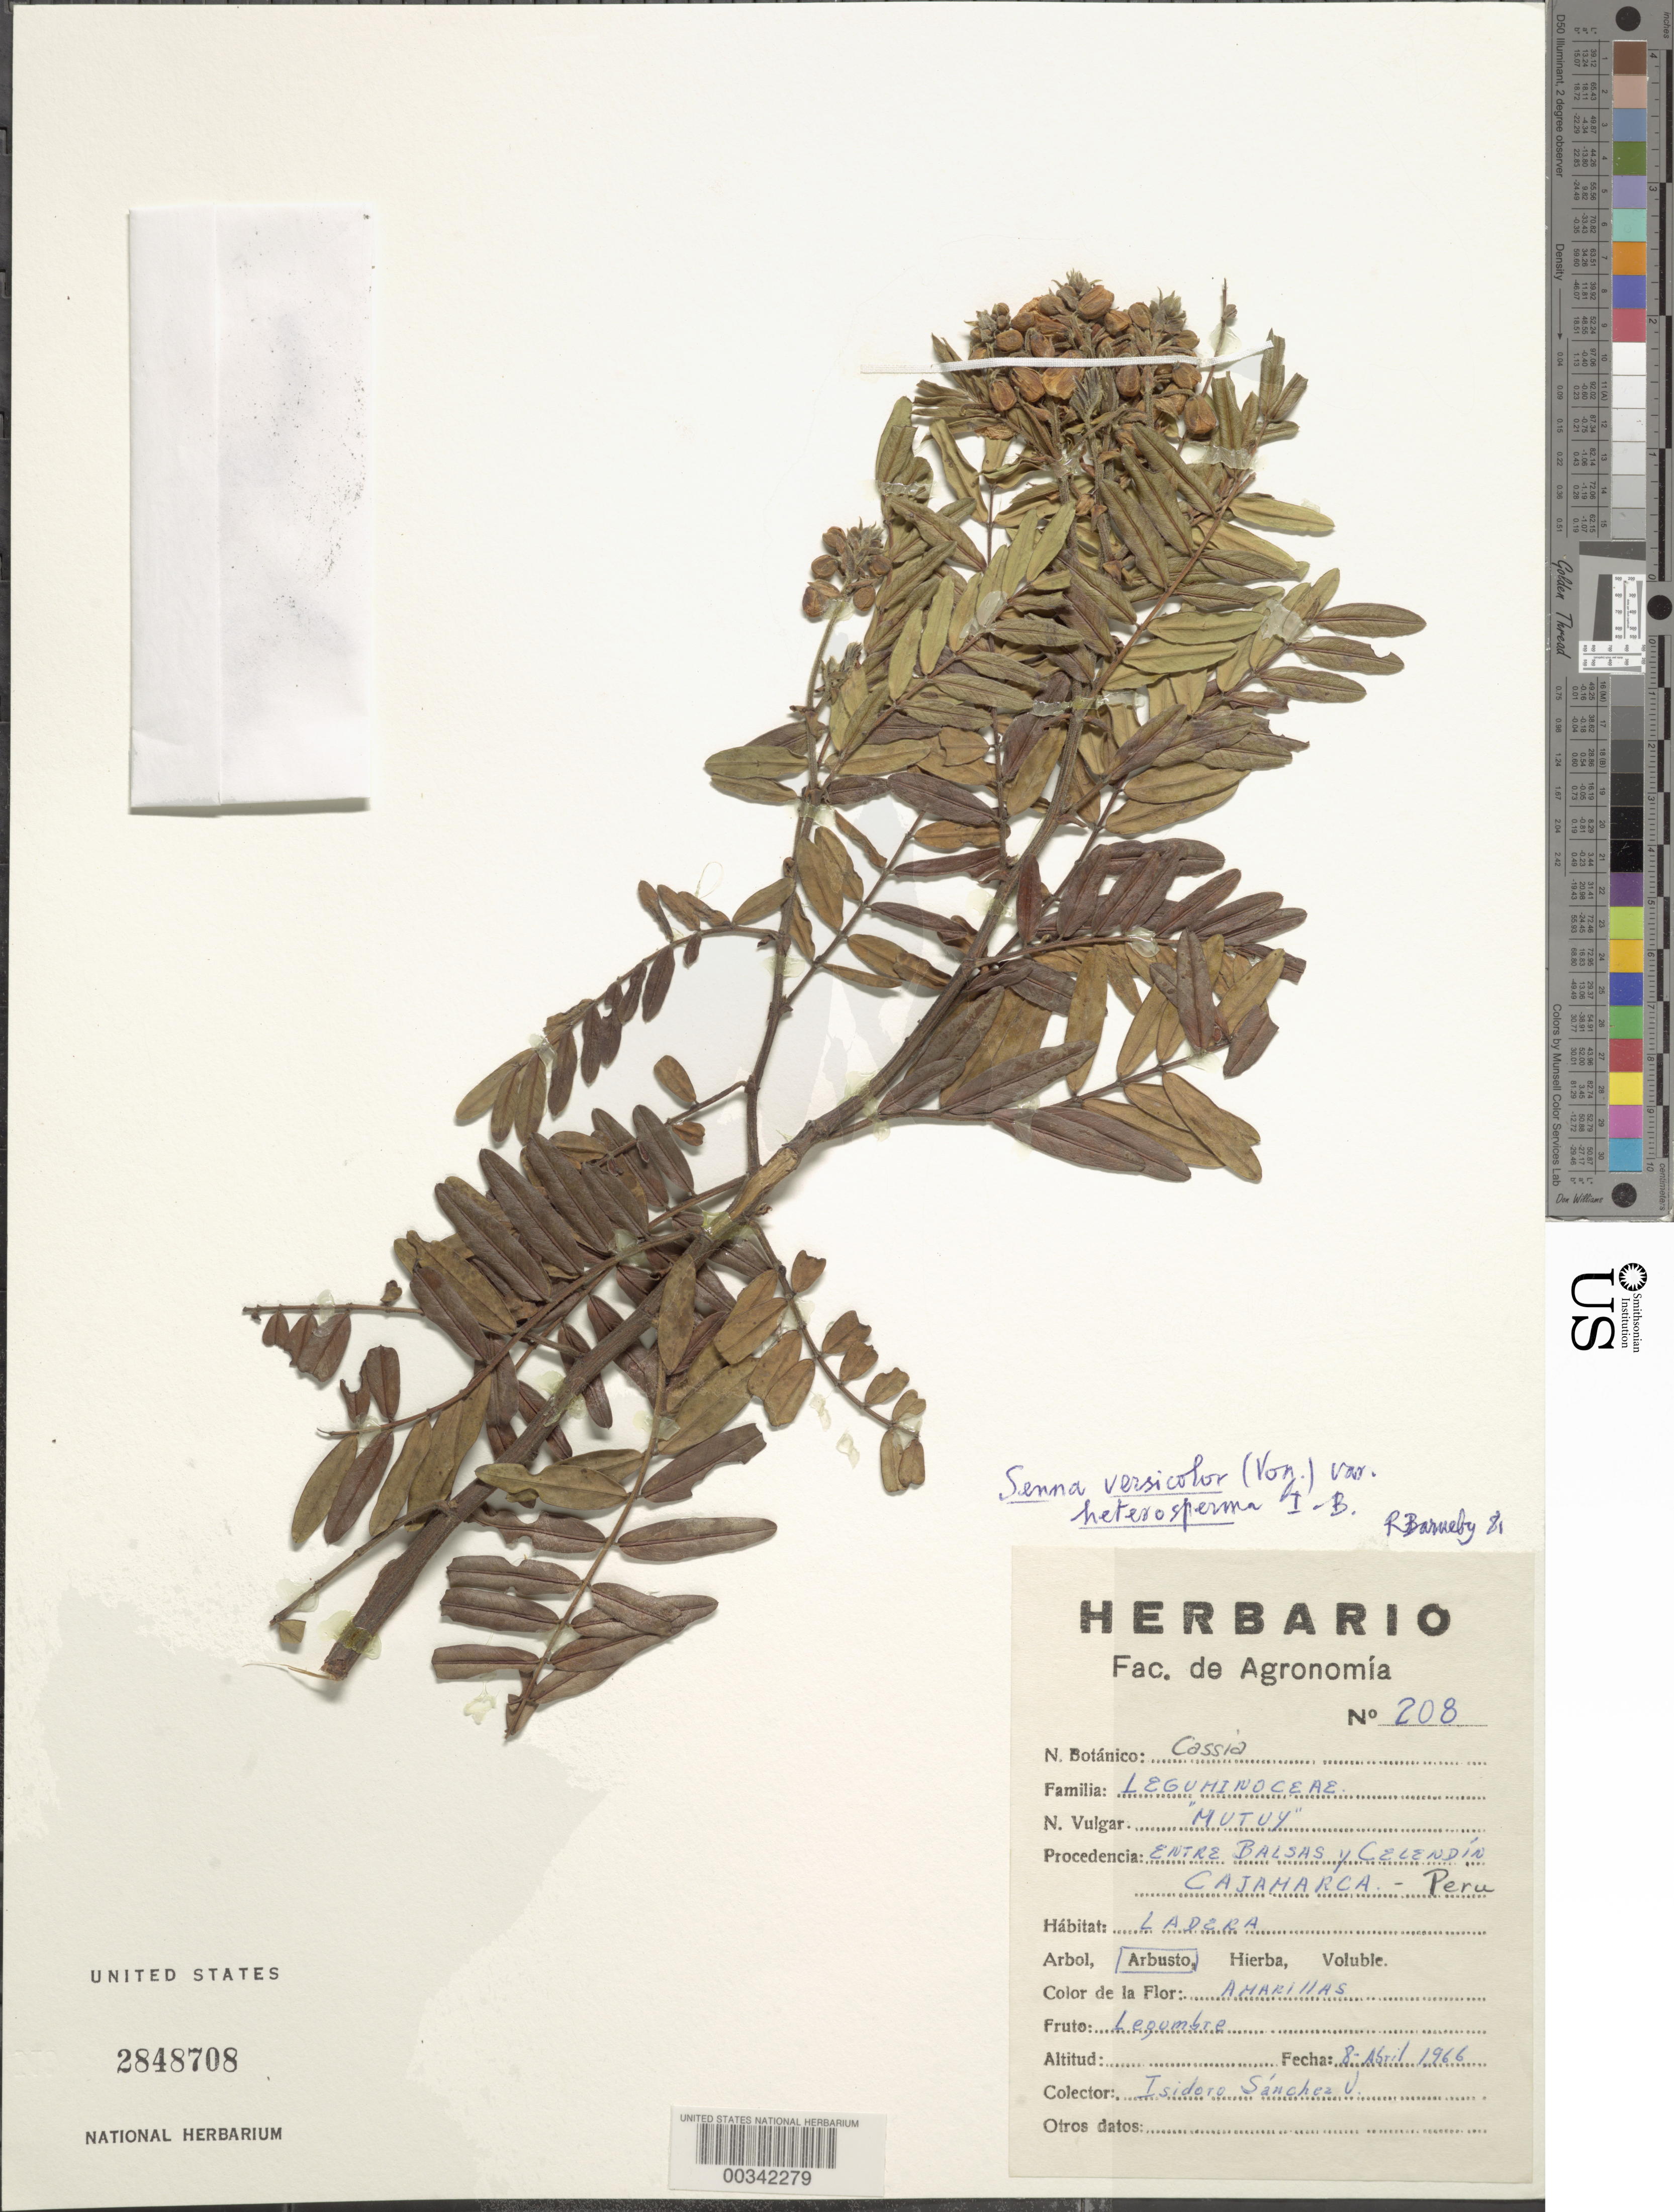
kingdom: Plantae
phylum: Tracheophyta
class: Magnoliopsida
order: Fabales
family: Fabaceae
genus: Senna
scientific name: Senna versicolor var. heterosperma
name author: H.S. Irwin & Barneby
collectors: I. M. Sánchez Vega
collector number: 208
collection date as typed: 08 Apr 1966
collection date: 1966-04-08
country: Peru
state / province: Cajamarca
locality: entre Balsas y Celendín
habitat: Ladera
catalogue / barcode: US 2848708